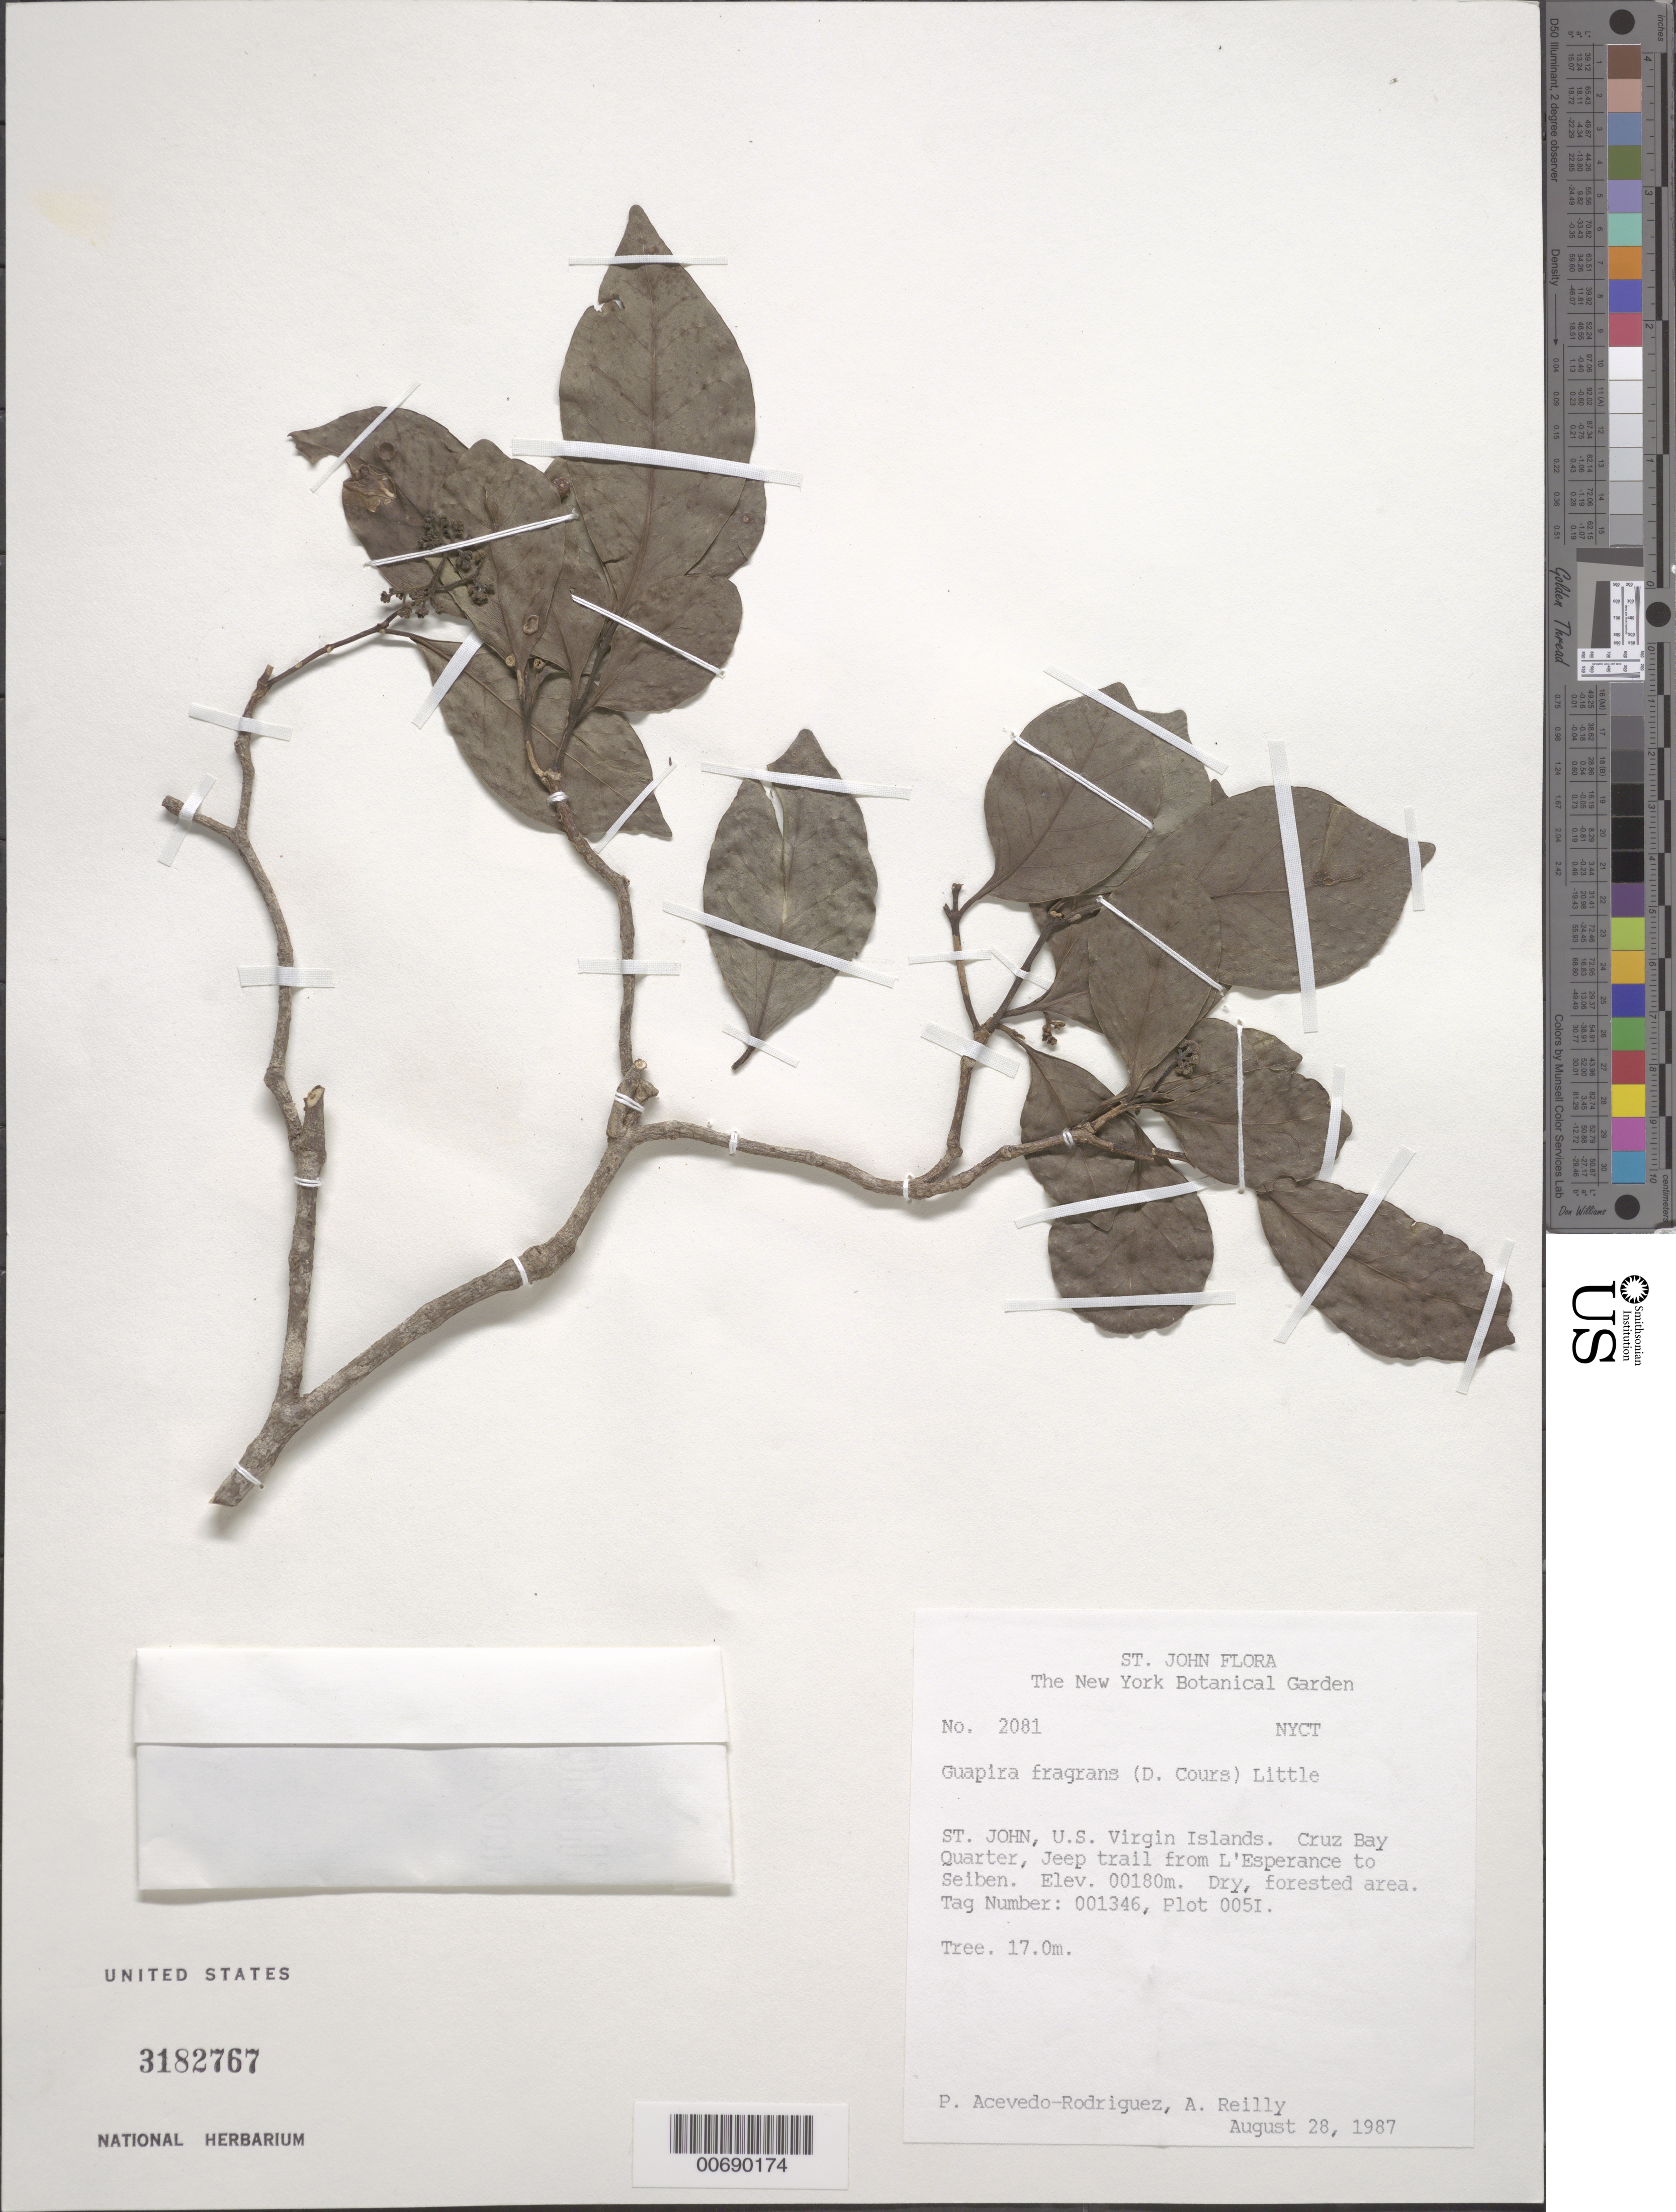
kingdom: Plantae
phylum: Tracheophyta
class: Magnoliopsida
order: Caryophyllales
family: Nyctaginaceae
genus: Guapira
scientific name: Guapira fragrans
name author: (Dum. Cours.) Little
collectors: P. Acevedo-Rodr. & A. Reilly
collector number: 2081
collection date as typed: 28 Aug 1987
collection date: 1987-08-28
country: U.S. Virgin Islands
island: St. John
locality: Cruz Bay Quarter; Jeep trail from L'Esperance to Seiben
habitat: Dry, forested area.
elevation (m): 180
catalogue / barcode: US 3182767